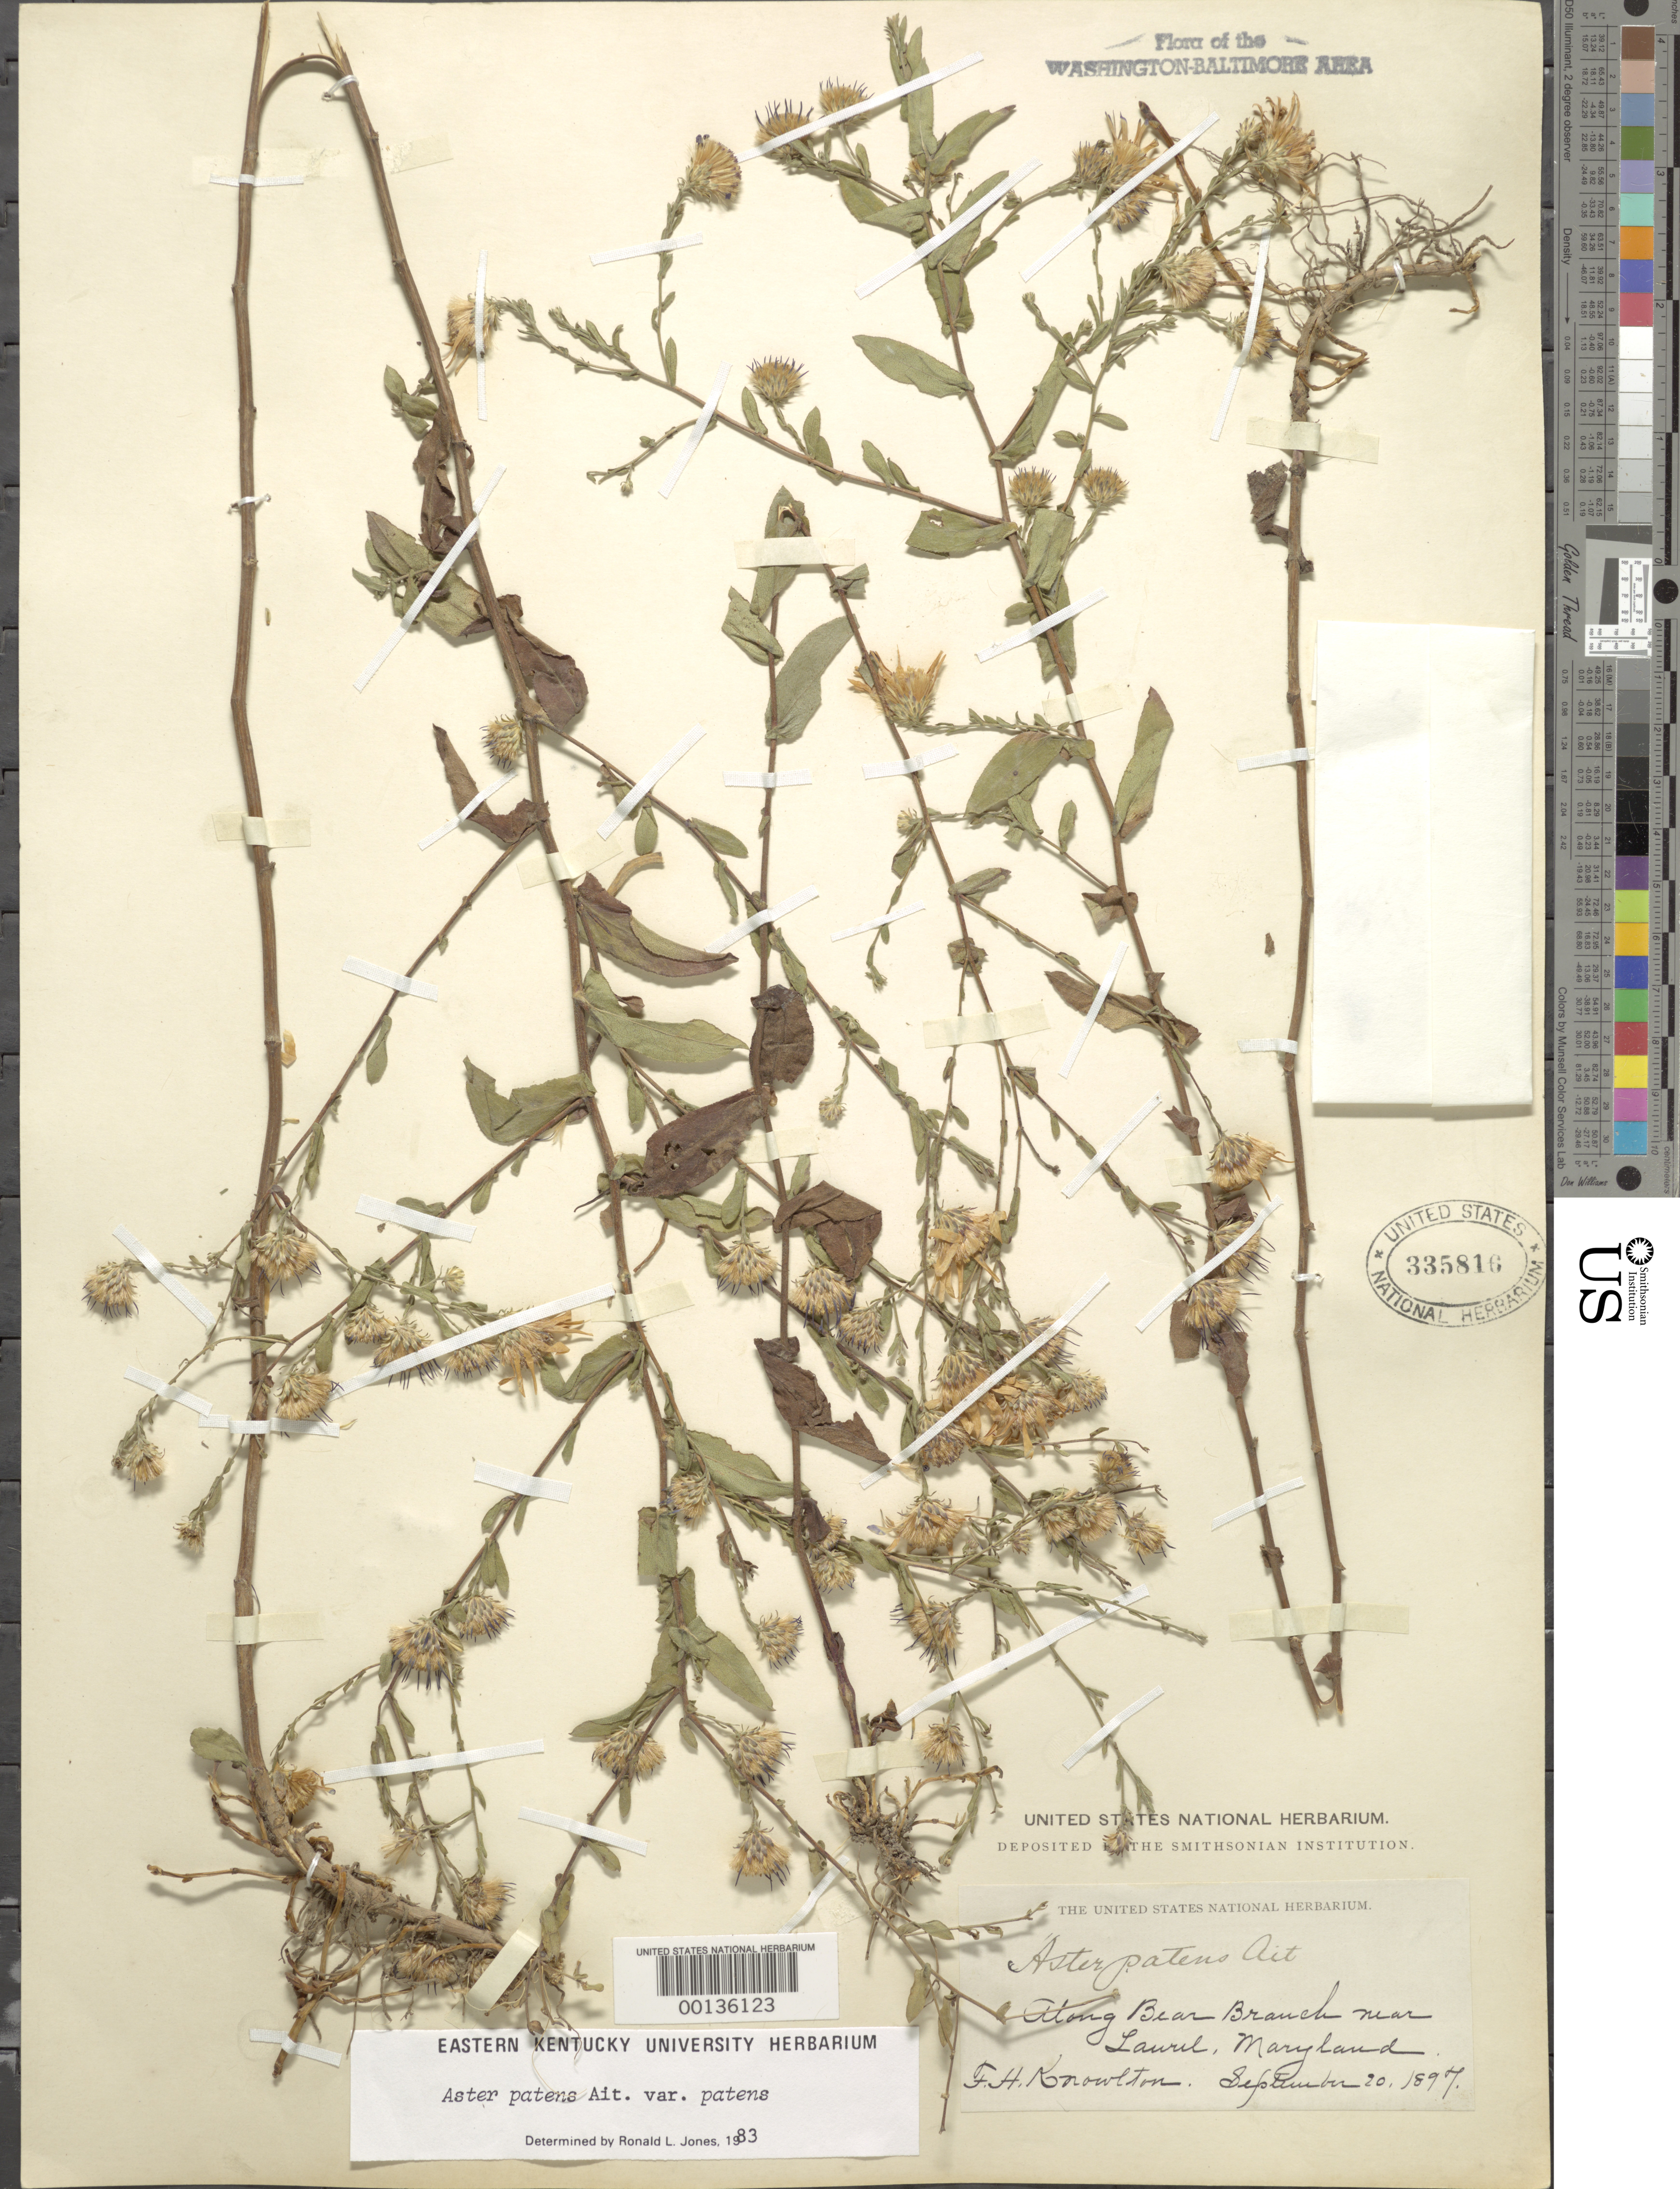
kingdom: Plantae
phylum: Tracheophyta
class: Magnoliopsida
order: Asterales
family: Asteraceae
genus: Symphyotrichum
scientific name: Symphyotrichum patens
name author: (Aiton) G.L. Nesom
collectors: F. H. Knowlton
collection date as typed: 20 Sep 1897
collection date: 1897-09-20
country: United States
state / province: Maryland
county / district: Prince George's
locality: Bear Branch near Laurel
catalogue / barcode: US 335816